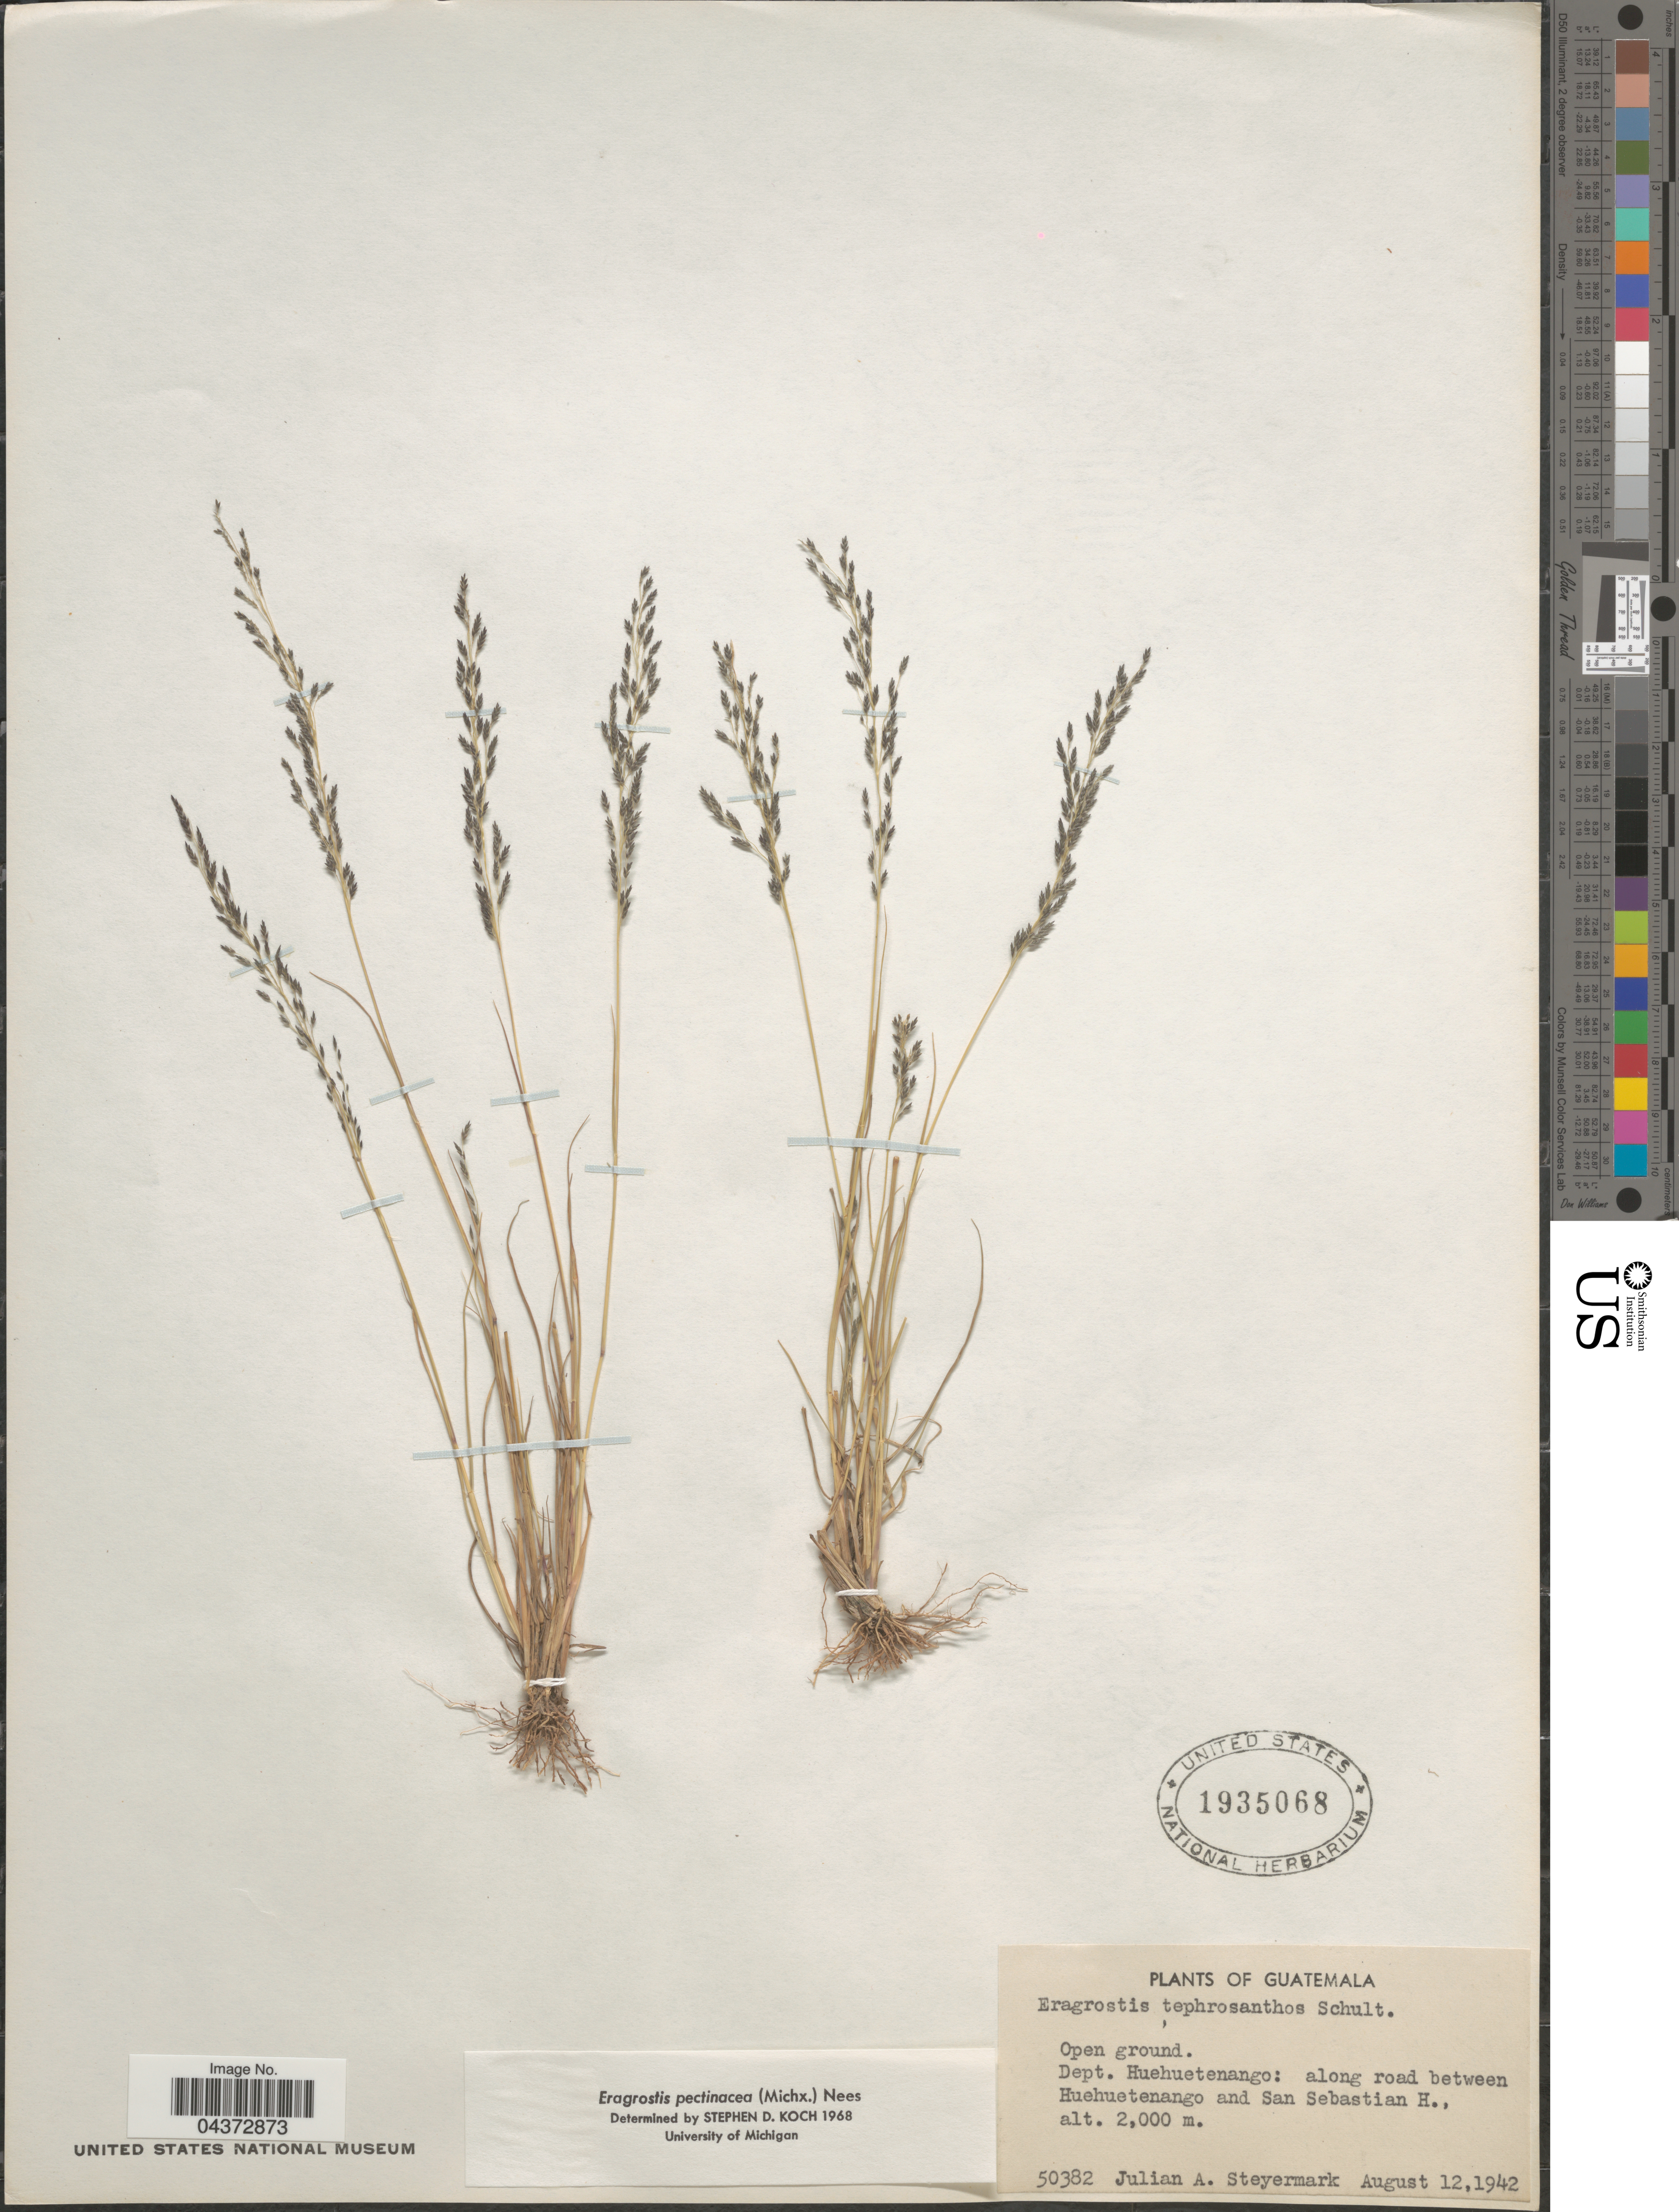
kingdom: Plantae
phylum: Tracheophyta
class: Liliopsida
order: Poales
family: Poaceae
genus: Eragrostis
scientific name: Eragrostis pectinacea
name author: (Michx.) Nees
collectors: J. Steyermark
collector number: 50382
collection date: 1942-08-12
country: Guatemala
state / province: Huehuetenango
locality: Dept. Huehuetenango: along road between Huehuetenango and San Sebastian H.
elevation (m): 2000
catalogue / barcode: US 1935068